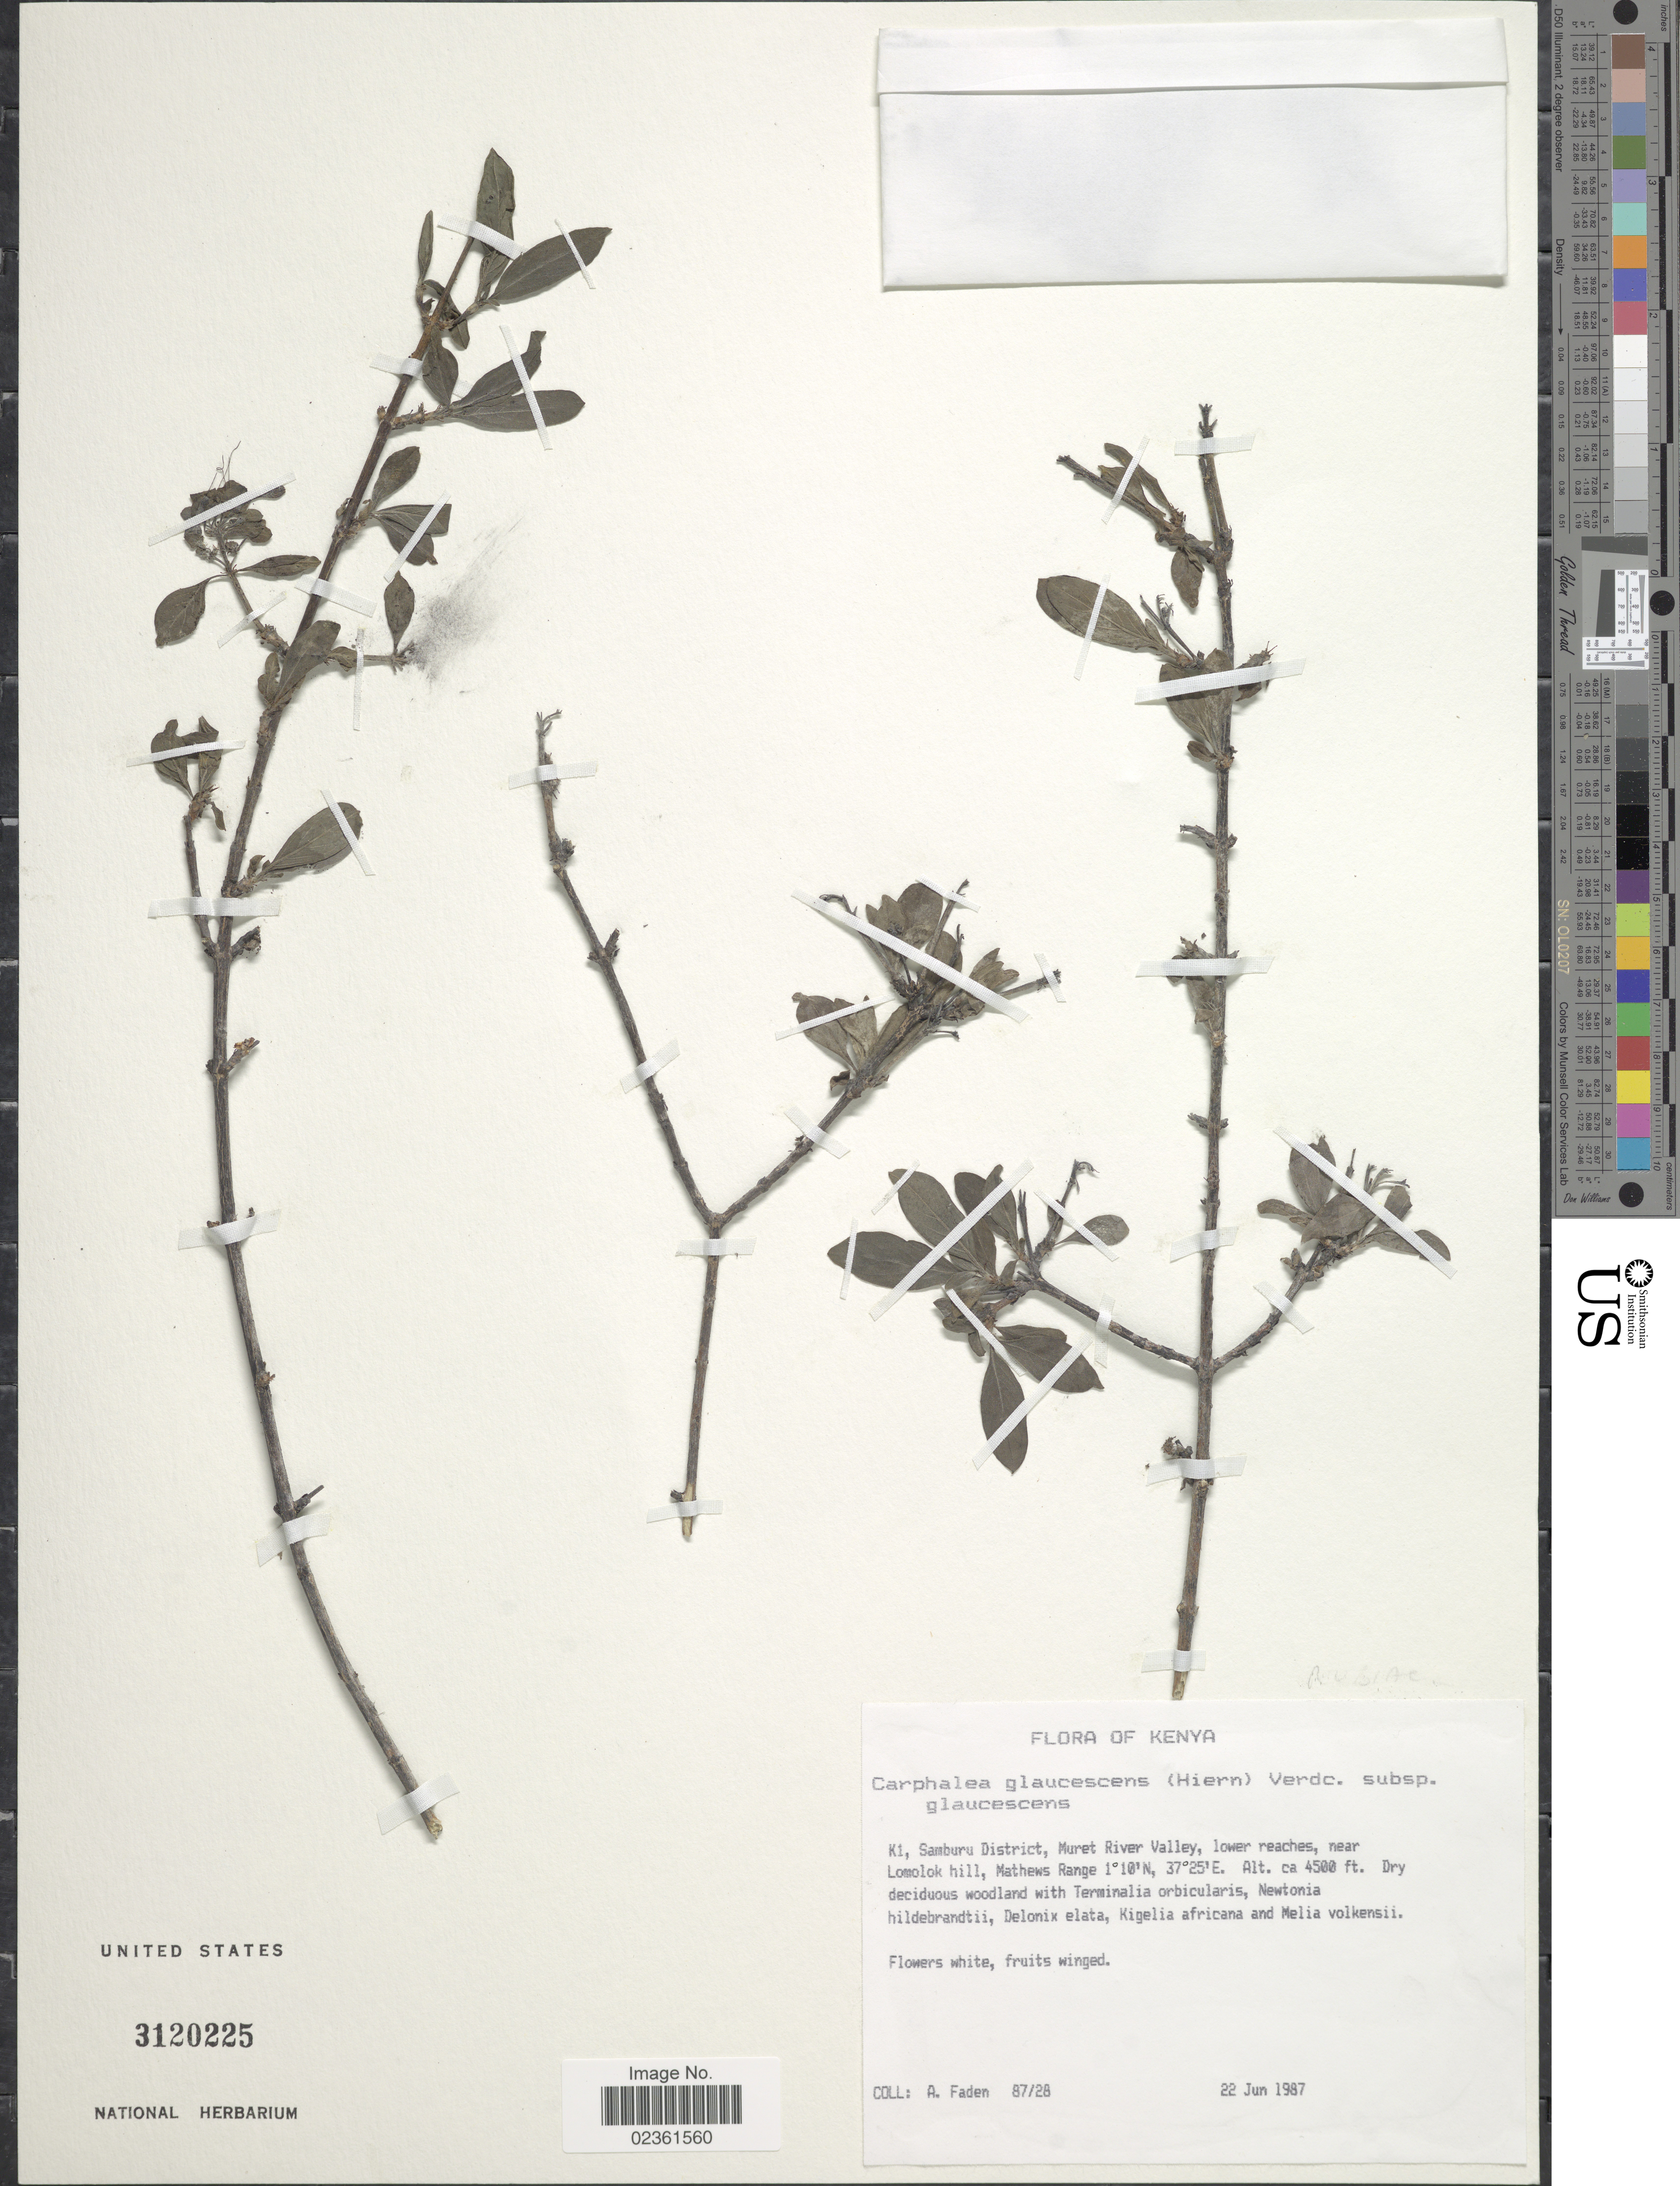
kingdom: Plantae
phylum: Tracheophyta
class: Magnoliopsida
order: Gentianales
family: Rubiaceae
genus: Carphalea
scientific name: Carphalea glaucescens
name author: (Hiern) Verdc.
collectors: A. J. Faden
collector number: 87/28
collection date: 1987-06-22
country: Kenya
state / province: Samburu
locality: K1, Muret River Valley, lower reaches, near Lomolok hill, Mathews Range.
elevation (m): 1372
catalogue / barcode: US 3120225